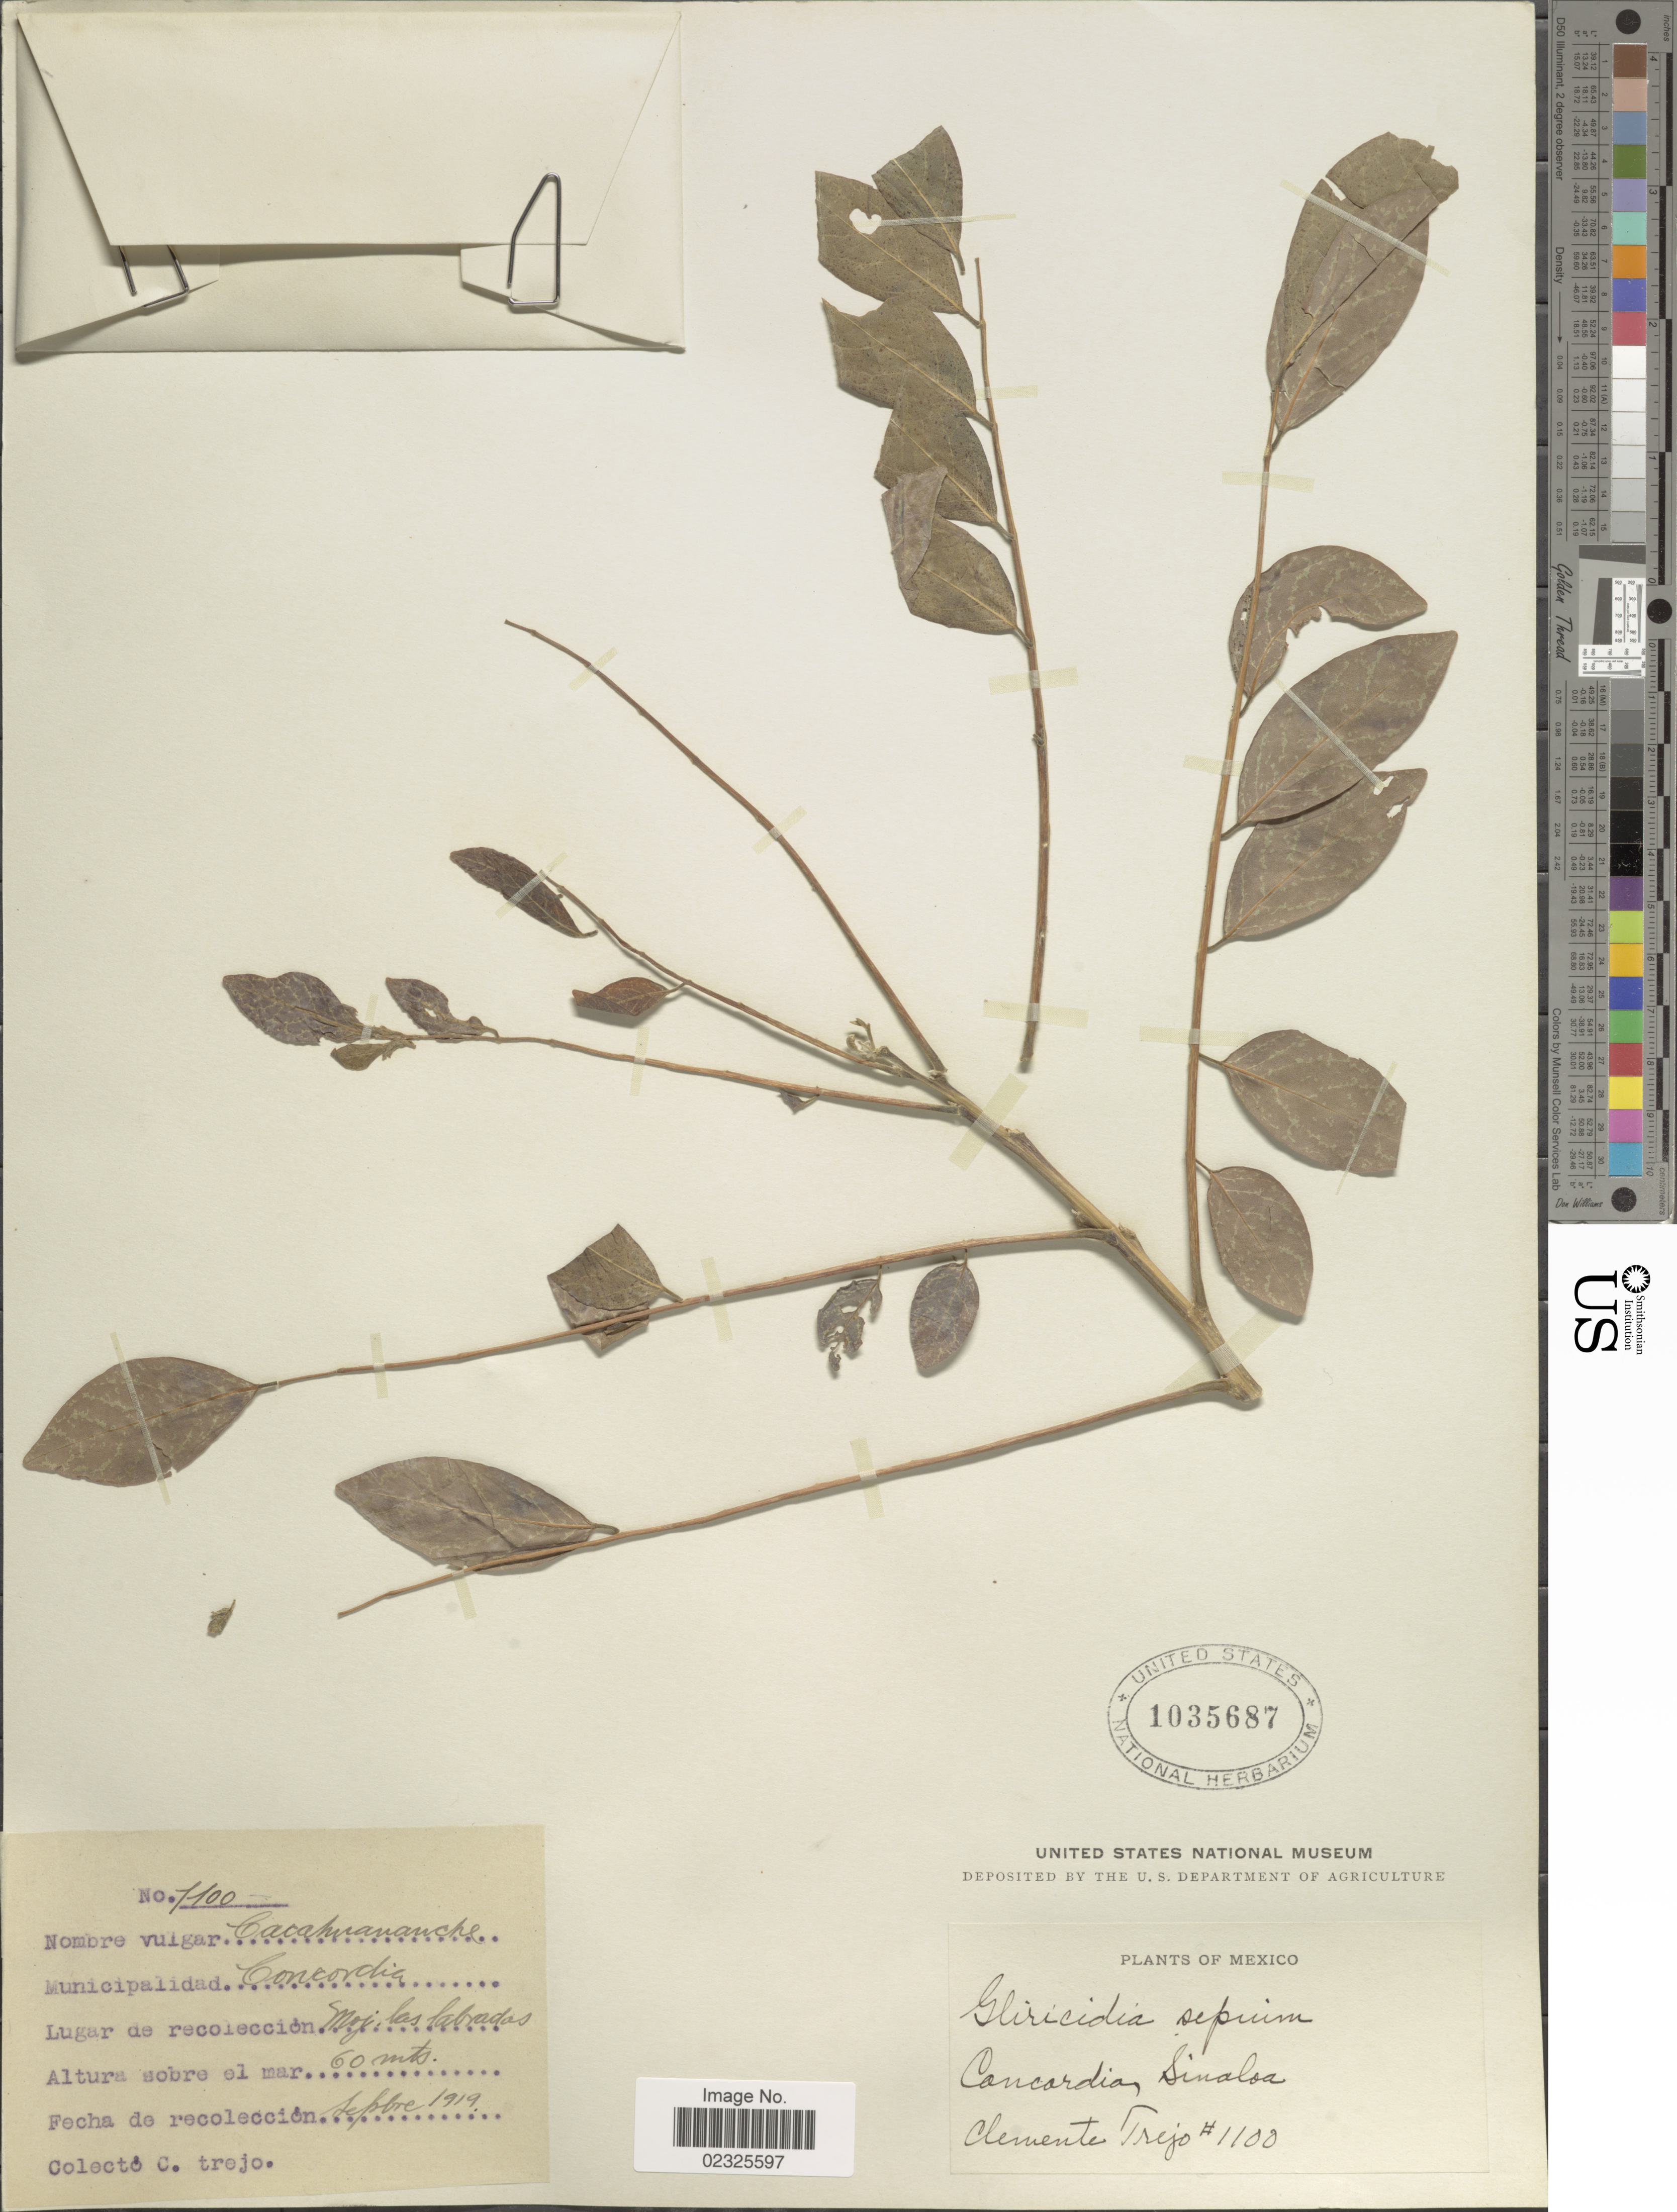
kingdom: Plantae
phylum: Tracheophyta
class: Magnoliopsida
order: Fabales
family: Fabaceae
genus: Gliricidia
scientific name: Gliricidia sepium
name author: (Jacq.) Kunth ex Walp.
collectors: C. Trejo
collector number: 1100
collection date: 1919-09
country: Mexico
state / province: Sinaloa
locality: Concordia, Moj. las labradas [interpreted]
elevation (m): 60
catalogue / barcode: US 1035687